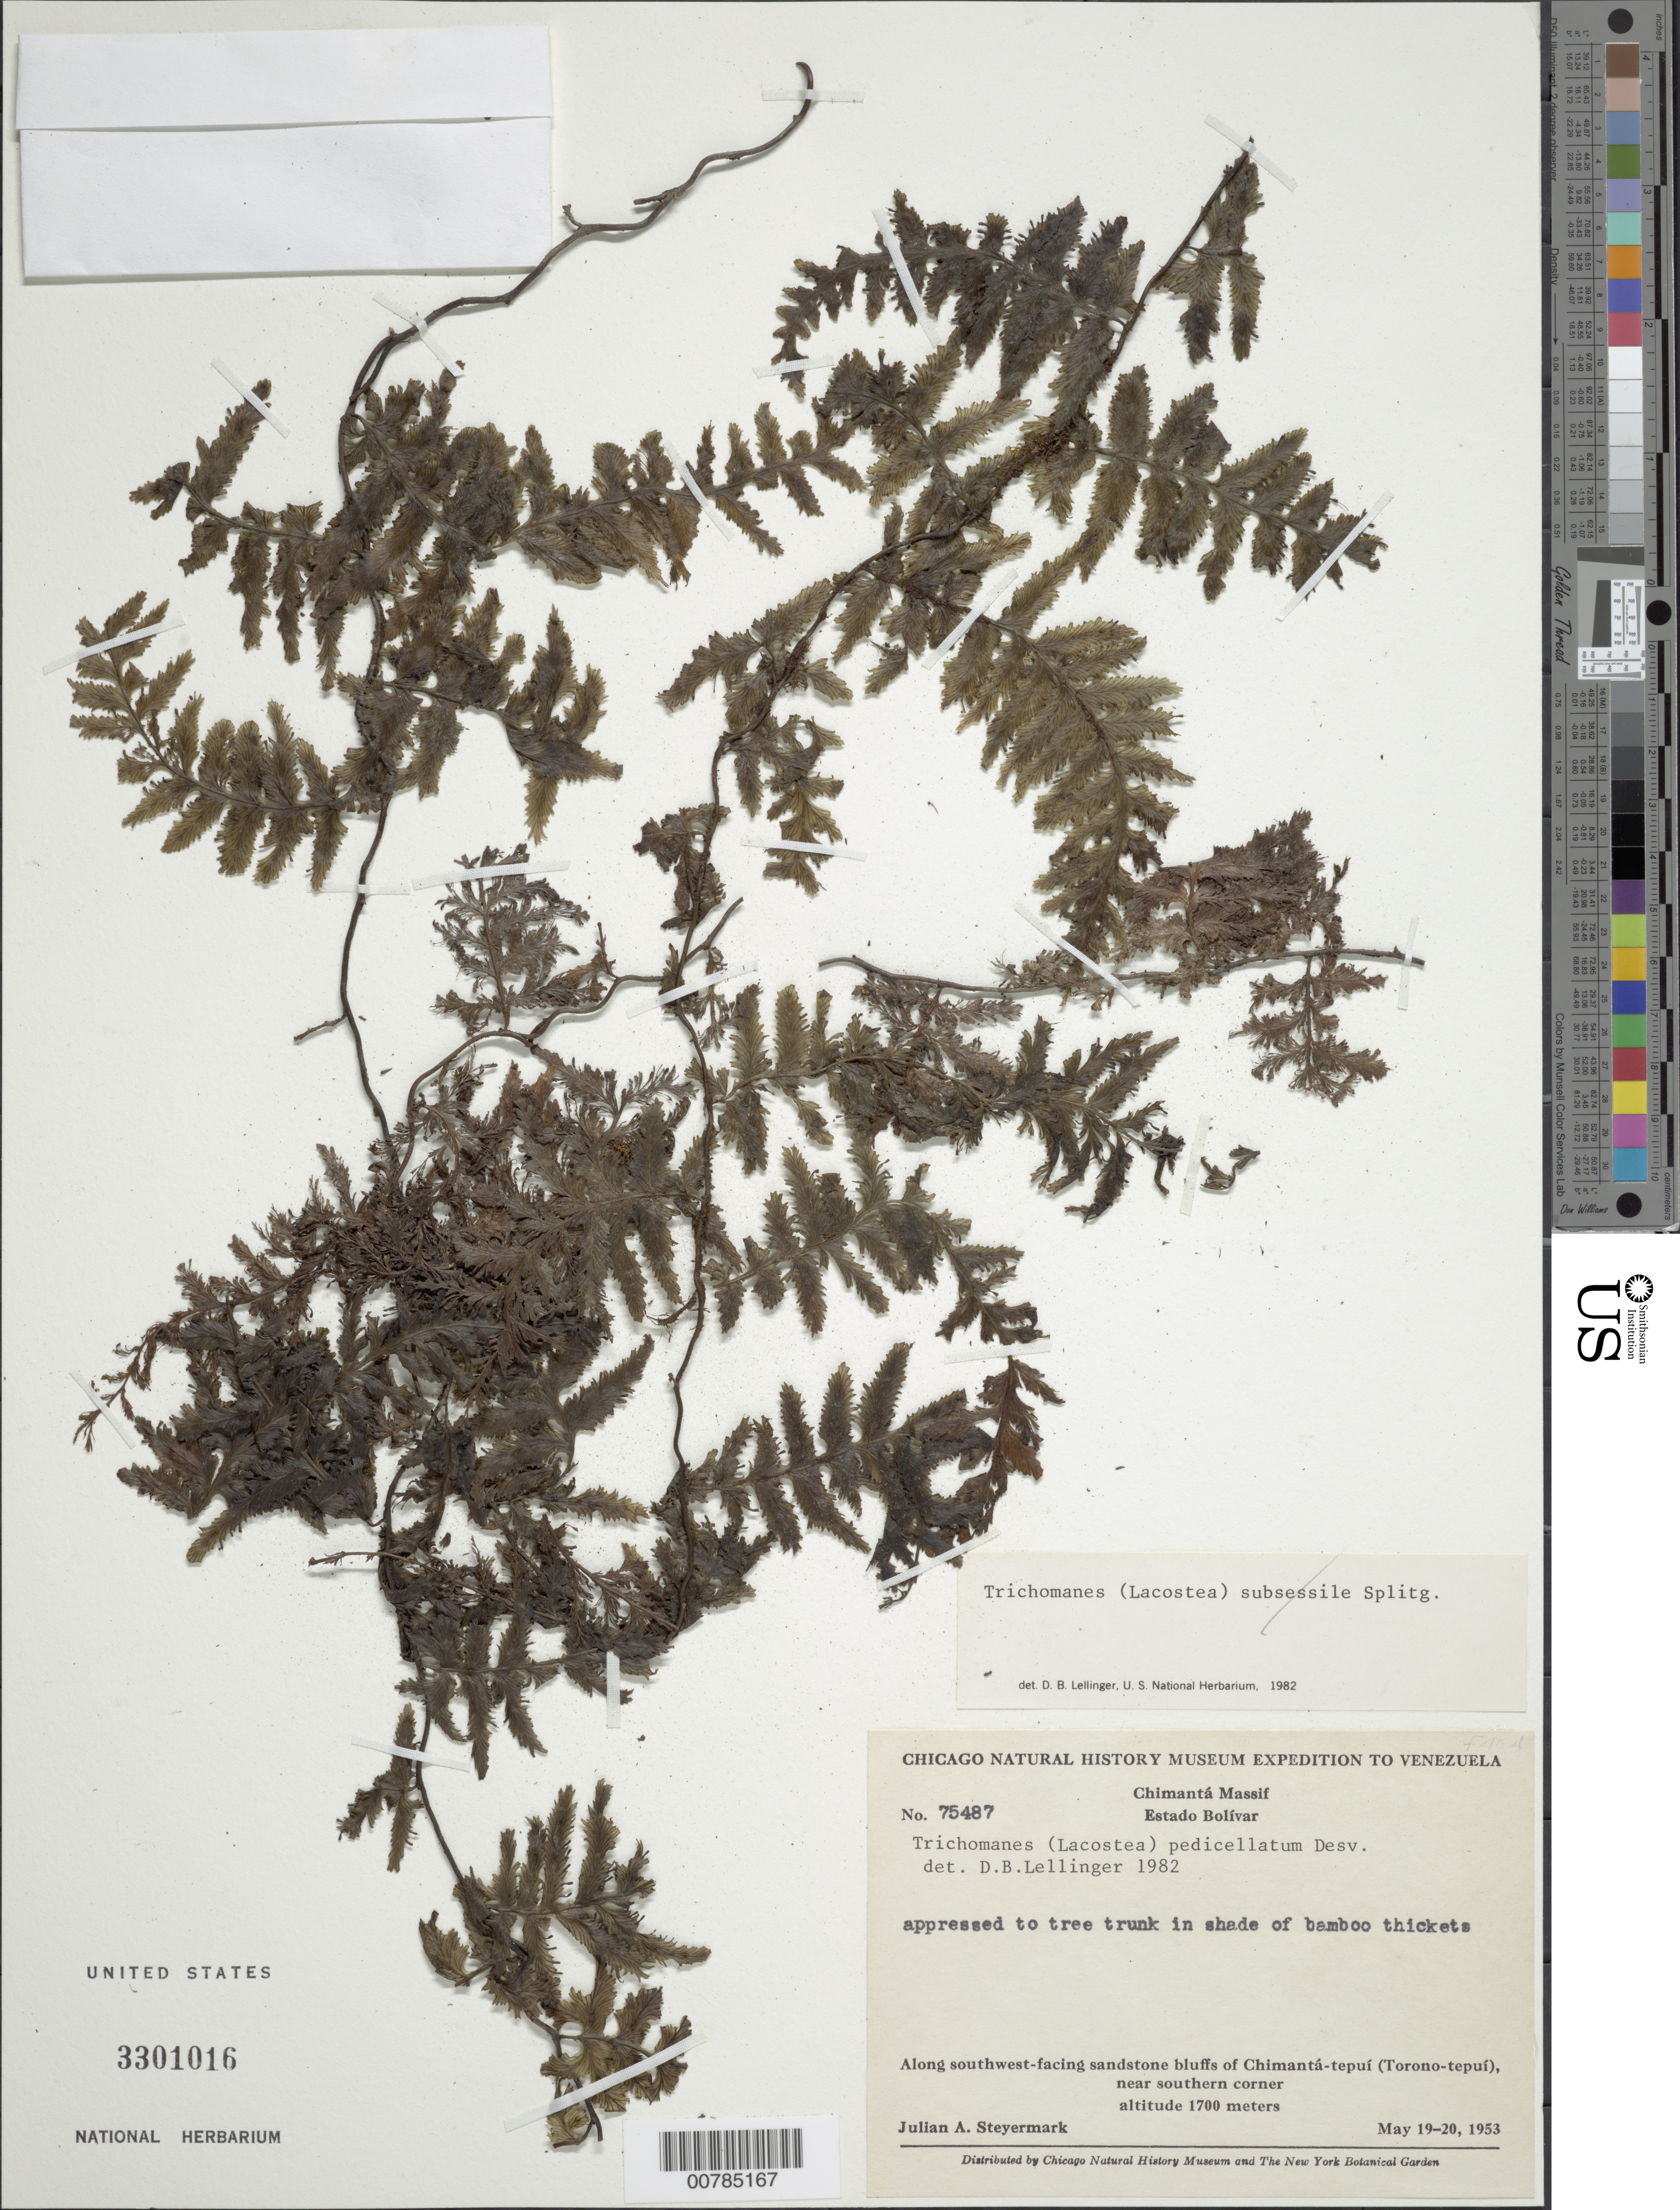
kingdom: Plantae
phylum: Tracheophyta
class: Polypodiopsida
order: Hymenophyllales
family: Hymenophyllaceae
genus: Trichomanes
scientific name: Trichomanes pedicellatum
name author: Desv.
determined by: Lellinger, David B., (BOT), Smithsonian Institution - National Museum of Natural History (UNITED STATES)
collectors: J. Steyermark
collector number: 75487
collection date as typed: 19-May-53 to 20-May-53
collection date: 1953-05-19/1953-05-20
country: Venezuela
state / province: Bolívar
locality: Chimantá Massif, along SW-facing sandstone bluffs of Chimantá-tepuí (Torono-tepuí), near southern corner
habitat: SE facing sandstone bluffs, in shade of bamboo thickets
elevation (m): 1700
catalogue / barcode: US 3301016